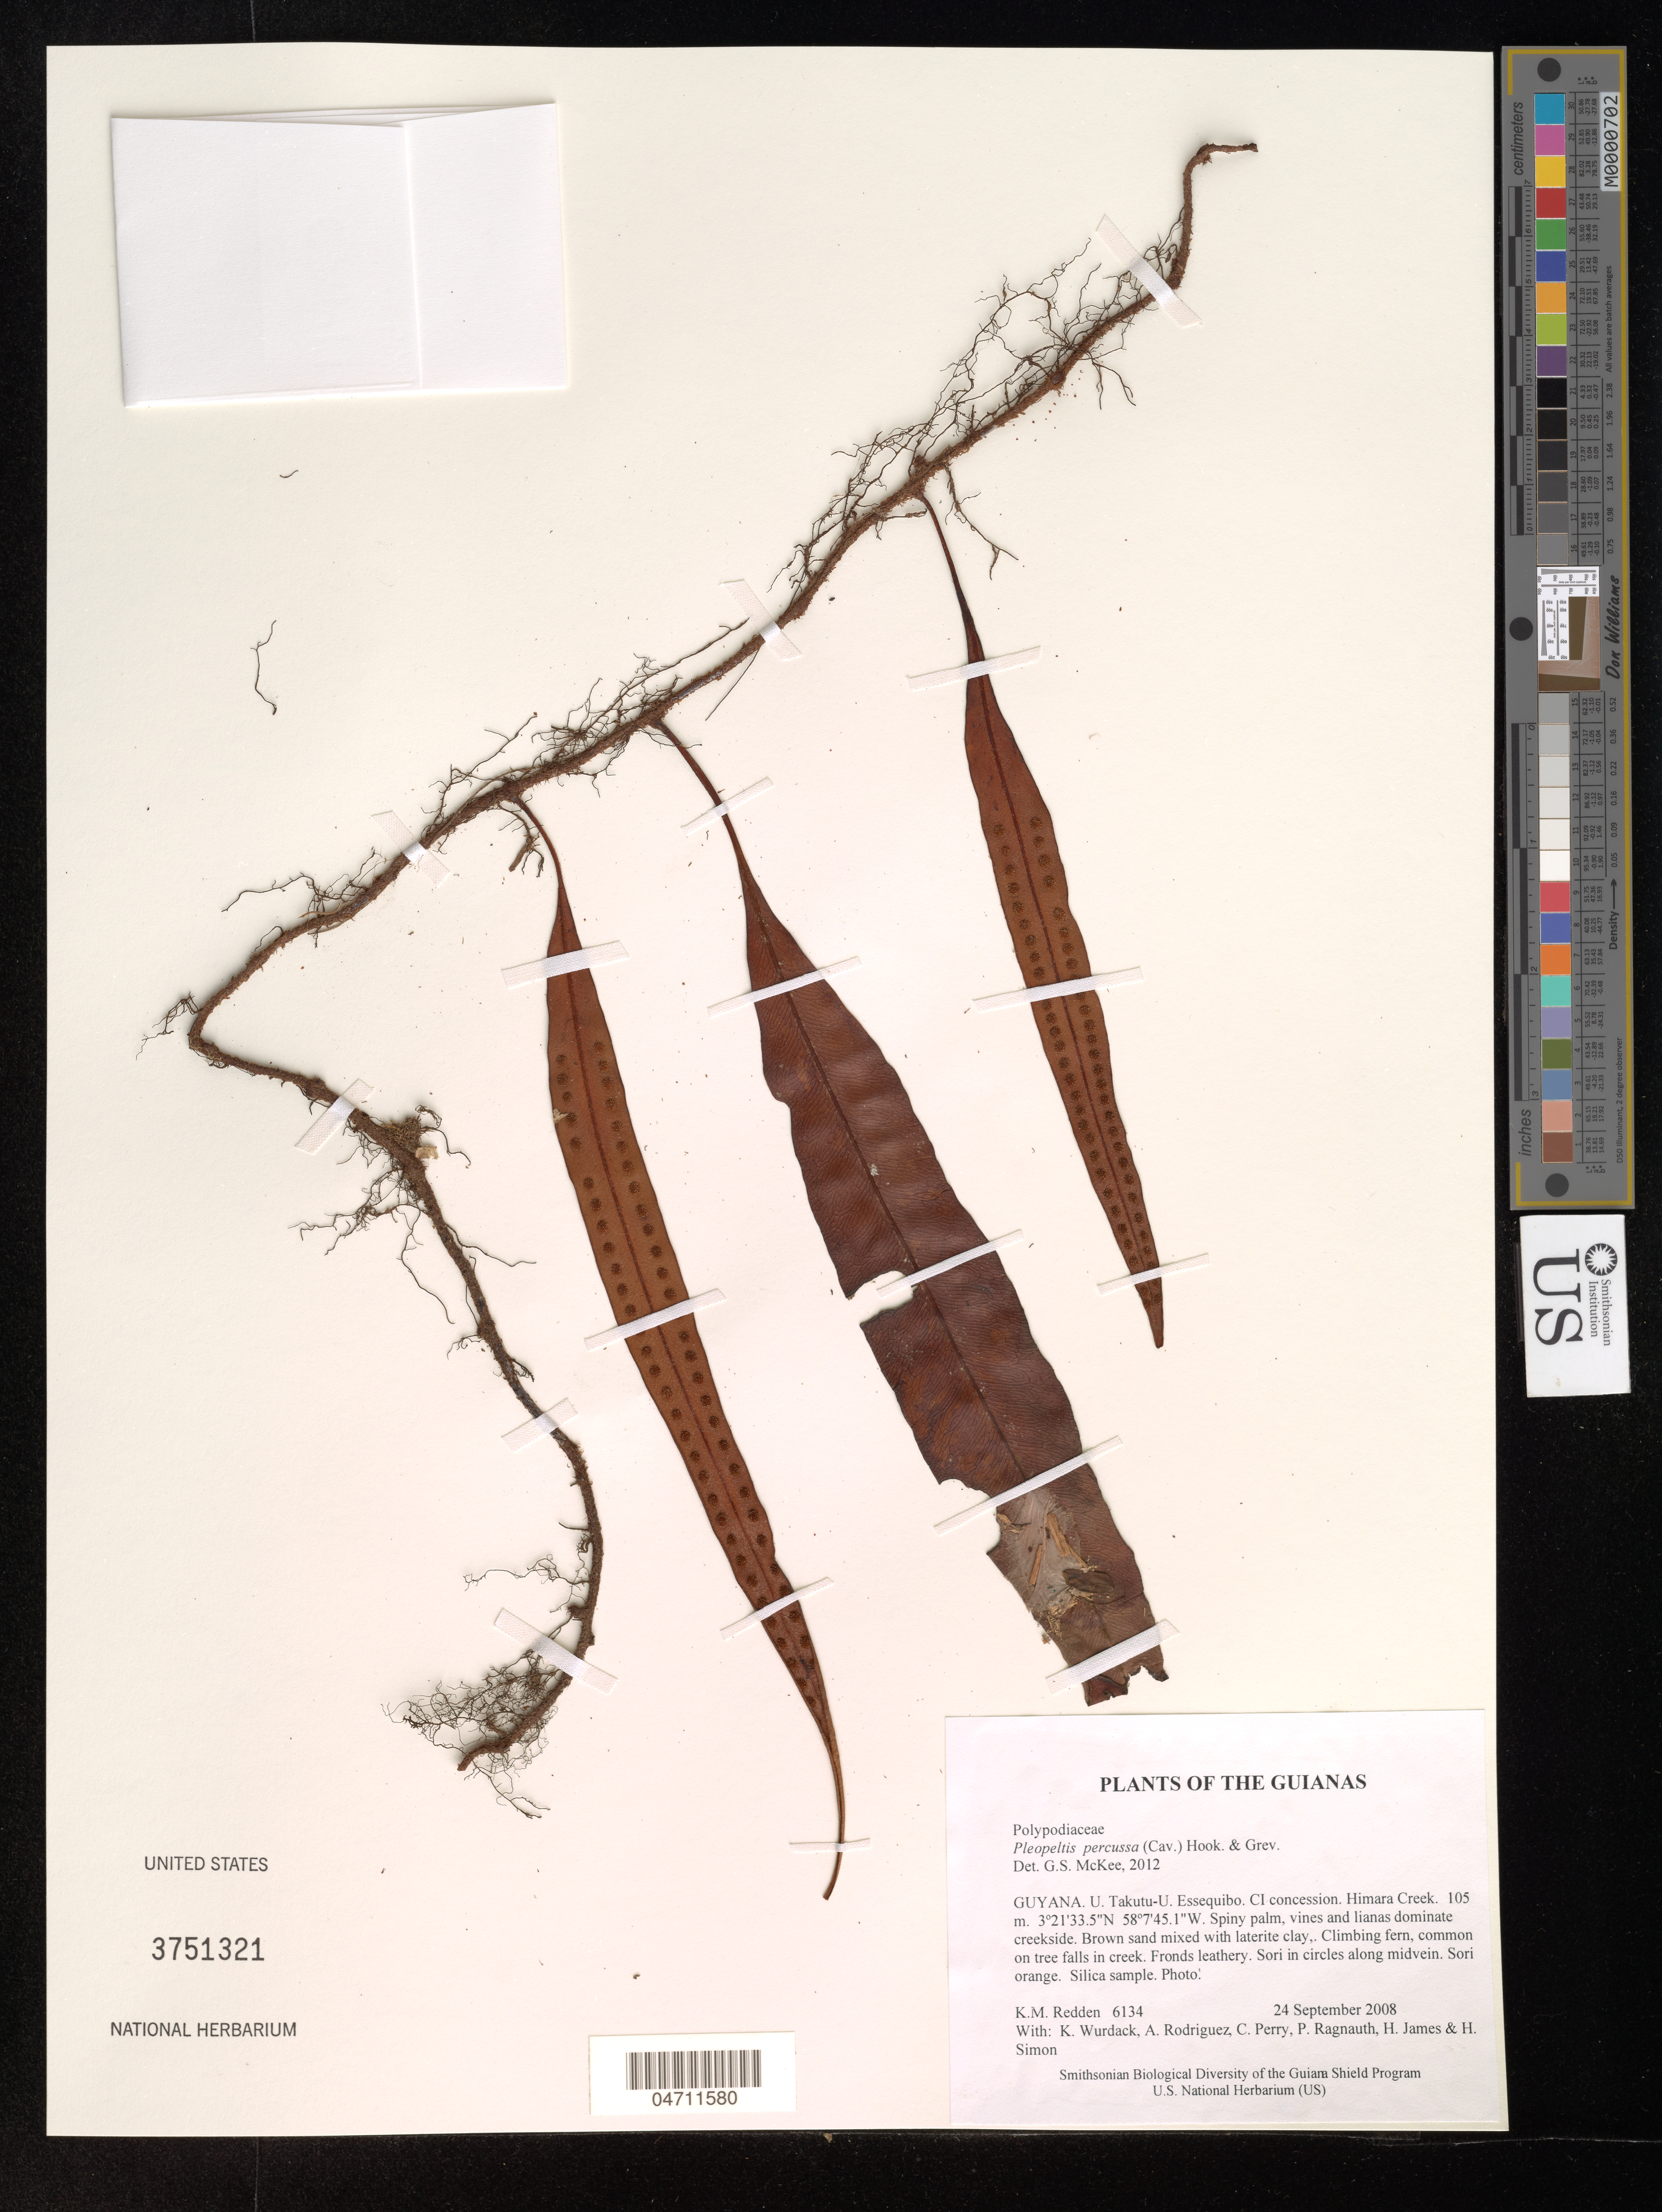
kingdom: Plantae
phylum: Tracheophyta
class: Polypodiopsida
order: Polypodiales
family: Polypodiaceae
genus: Pleopeltis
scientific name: Pleopeltis percussa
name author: (Cav.) Hook. & Grev.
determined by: McKee, G. S., (US), NMNH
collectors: K. M. Redden, K. Wurdack, A. Rodriguez, C. Perry, P. Ragnauth, H. James & H. Simon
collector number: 6134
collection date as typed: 24 September 2008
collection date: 2008-09-24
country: Guyana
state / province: U. Takutu-U. Essequibo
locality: CI concession. Himara Creek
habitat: Spiny palm, vines and lianas dominate creekside. Brown sand mixed with laterite clay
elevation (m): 105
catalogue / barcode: US 3751321